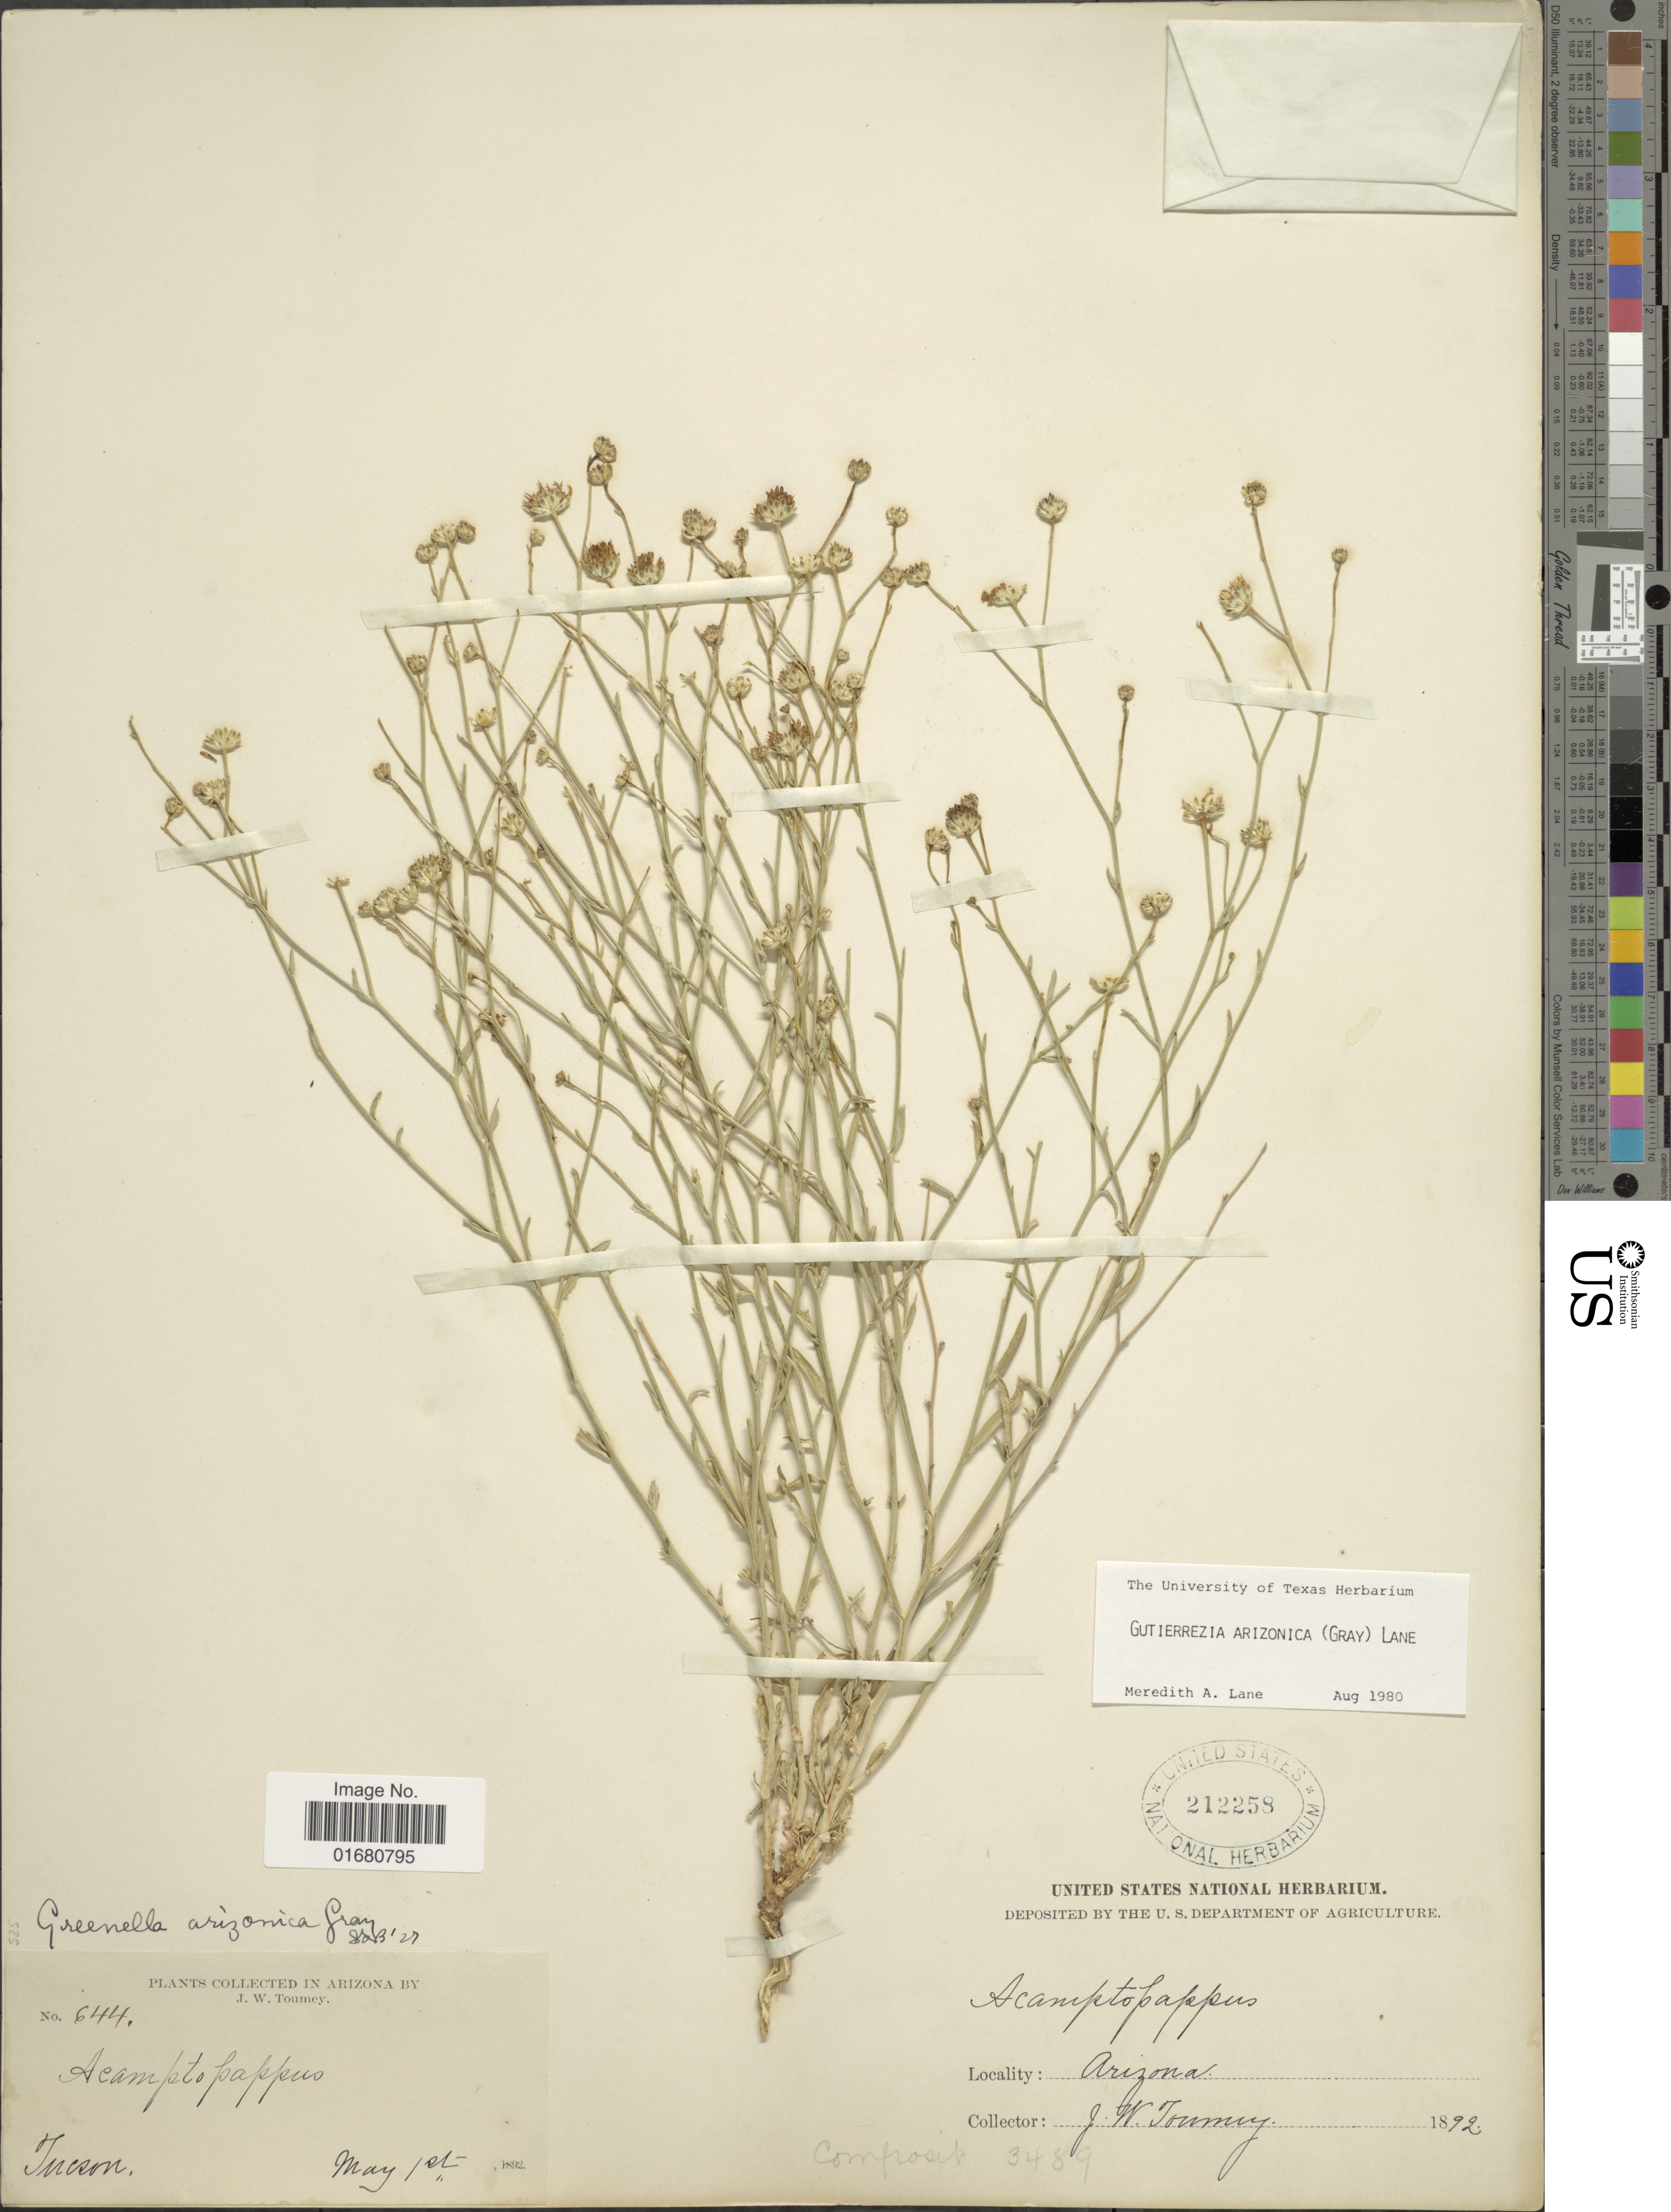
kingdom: Plantae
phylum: Tracheophyta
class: Magnoliopsida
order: Asterales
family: Asteraceae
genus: Gutierrezia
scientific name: Gutierrezia arizonica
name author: (A. Gray) M.A. Lane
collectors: J. W. Toumey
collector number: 644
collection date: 1892-05-01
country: United States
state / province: Arizona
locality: Tucson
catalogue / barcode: US 212258